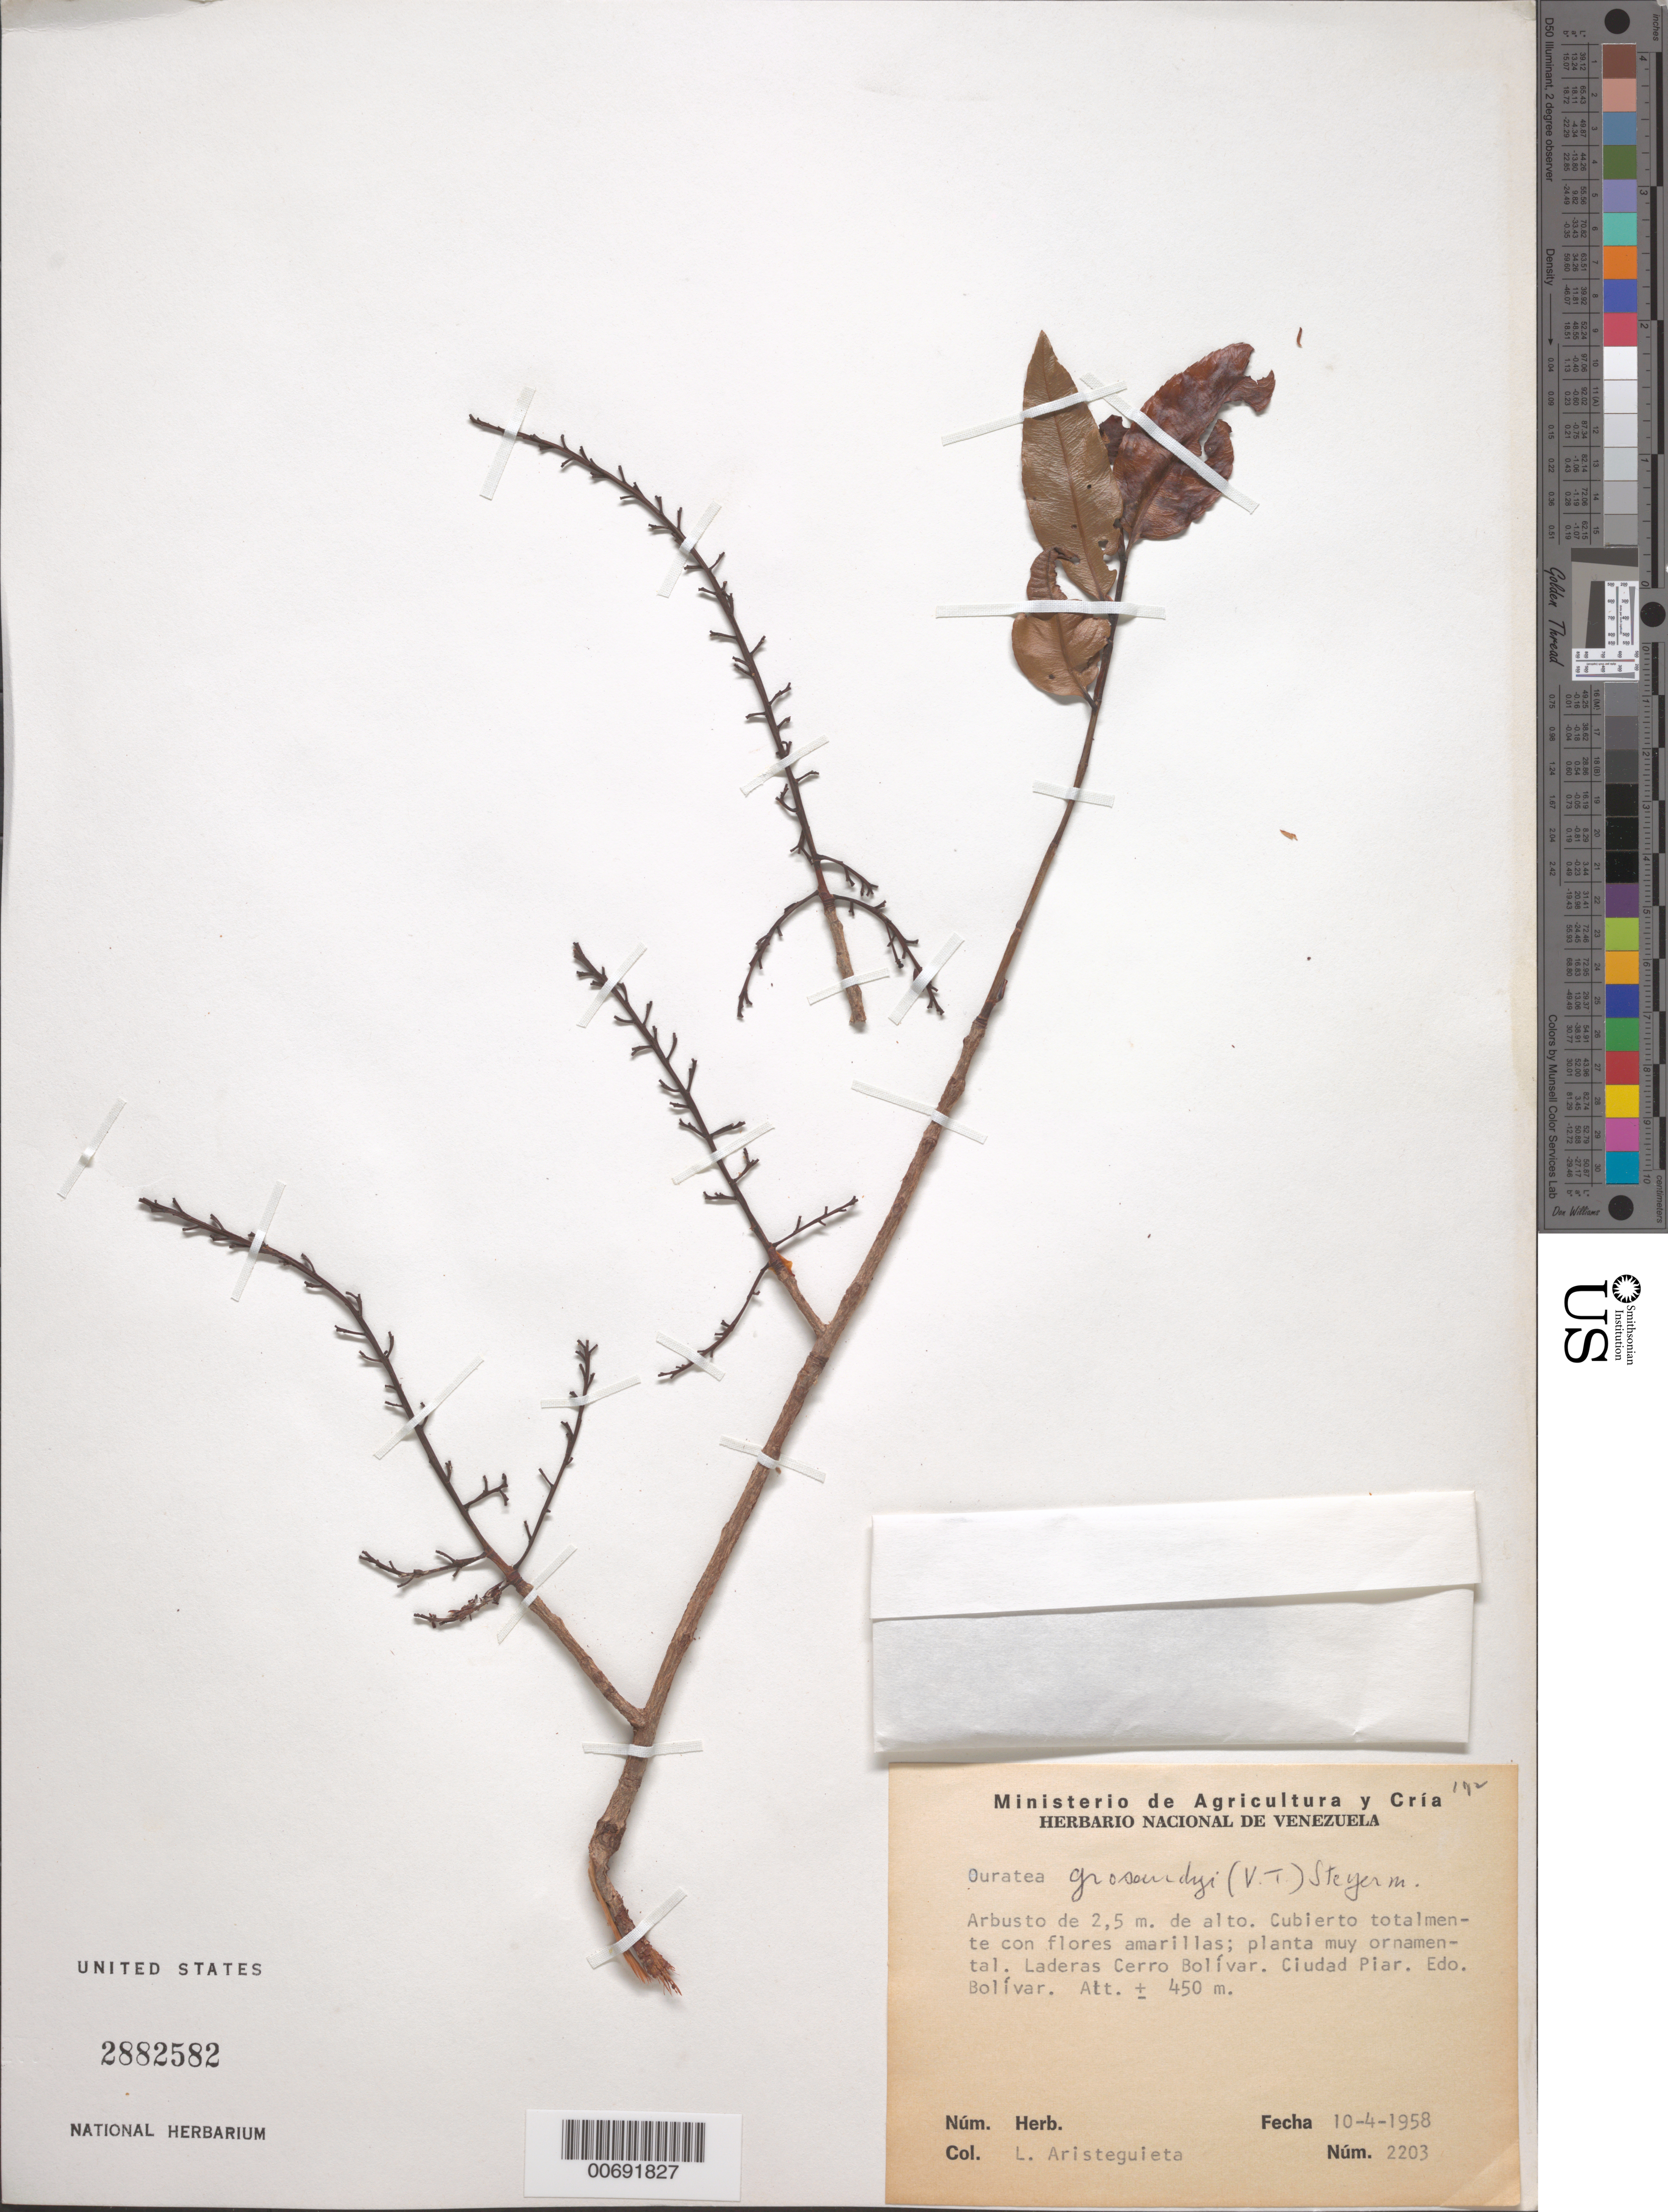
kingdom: Plantae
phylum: Tracheophyta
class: Magnoliopsida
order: Malpighiales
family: Ochnaceae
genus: Ouratea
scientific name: Ouratea grosourdyi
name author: (Tiegh.) Steyerm.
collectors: L. Aristeguieta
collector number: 2203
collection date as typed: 10-Apr-58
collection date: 1958-04-10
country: Venezuela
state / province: Bolívar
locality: Ciudad Piar, Cerro Bolívar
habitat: Slopes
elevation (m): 450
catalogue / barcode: US 2882582